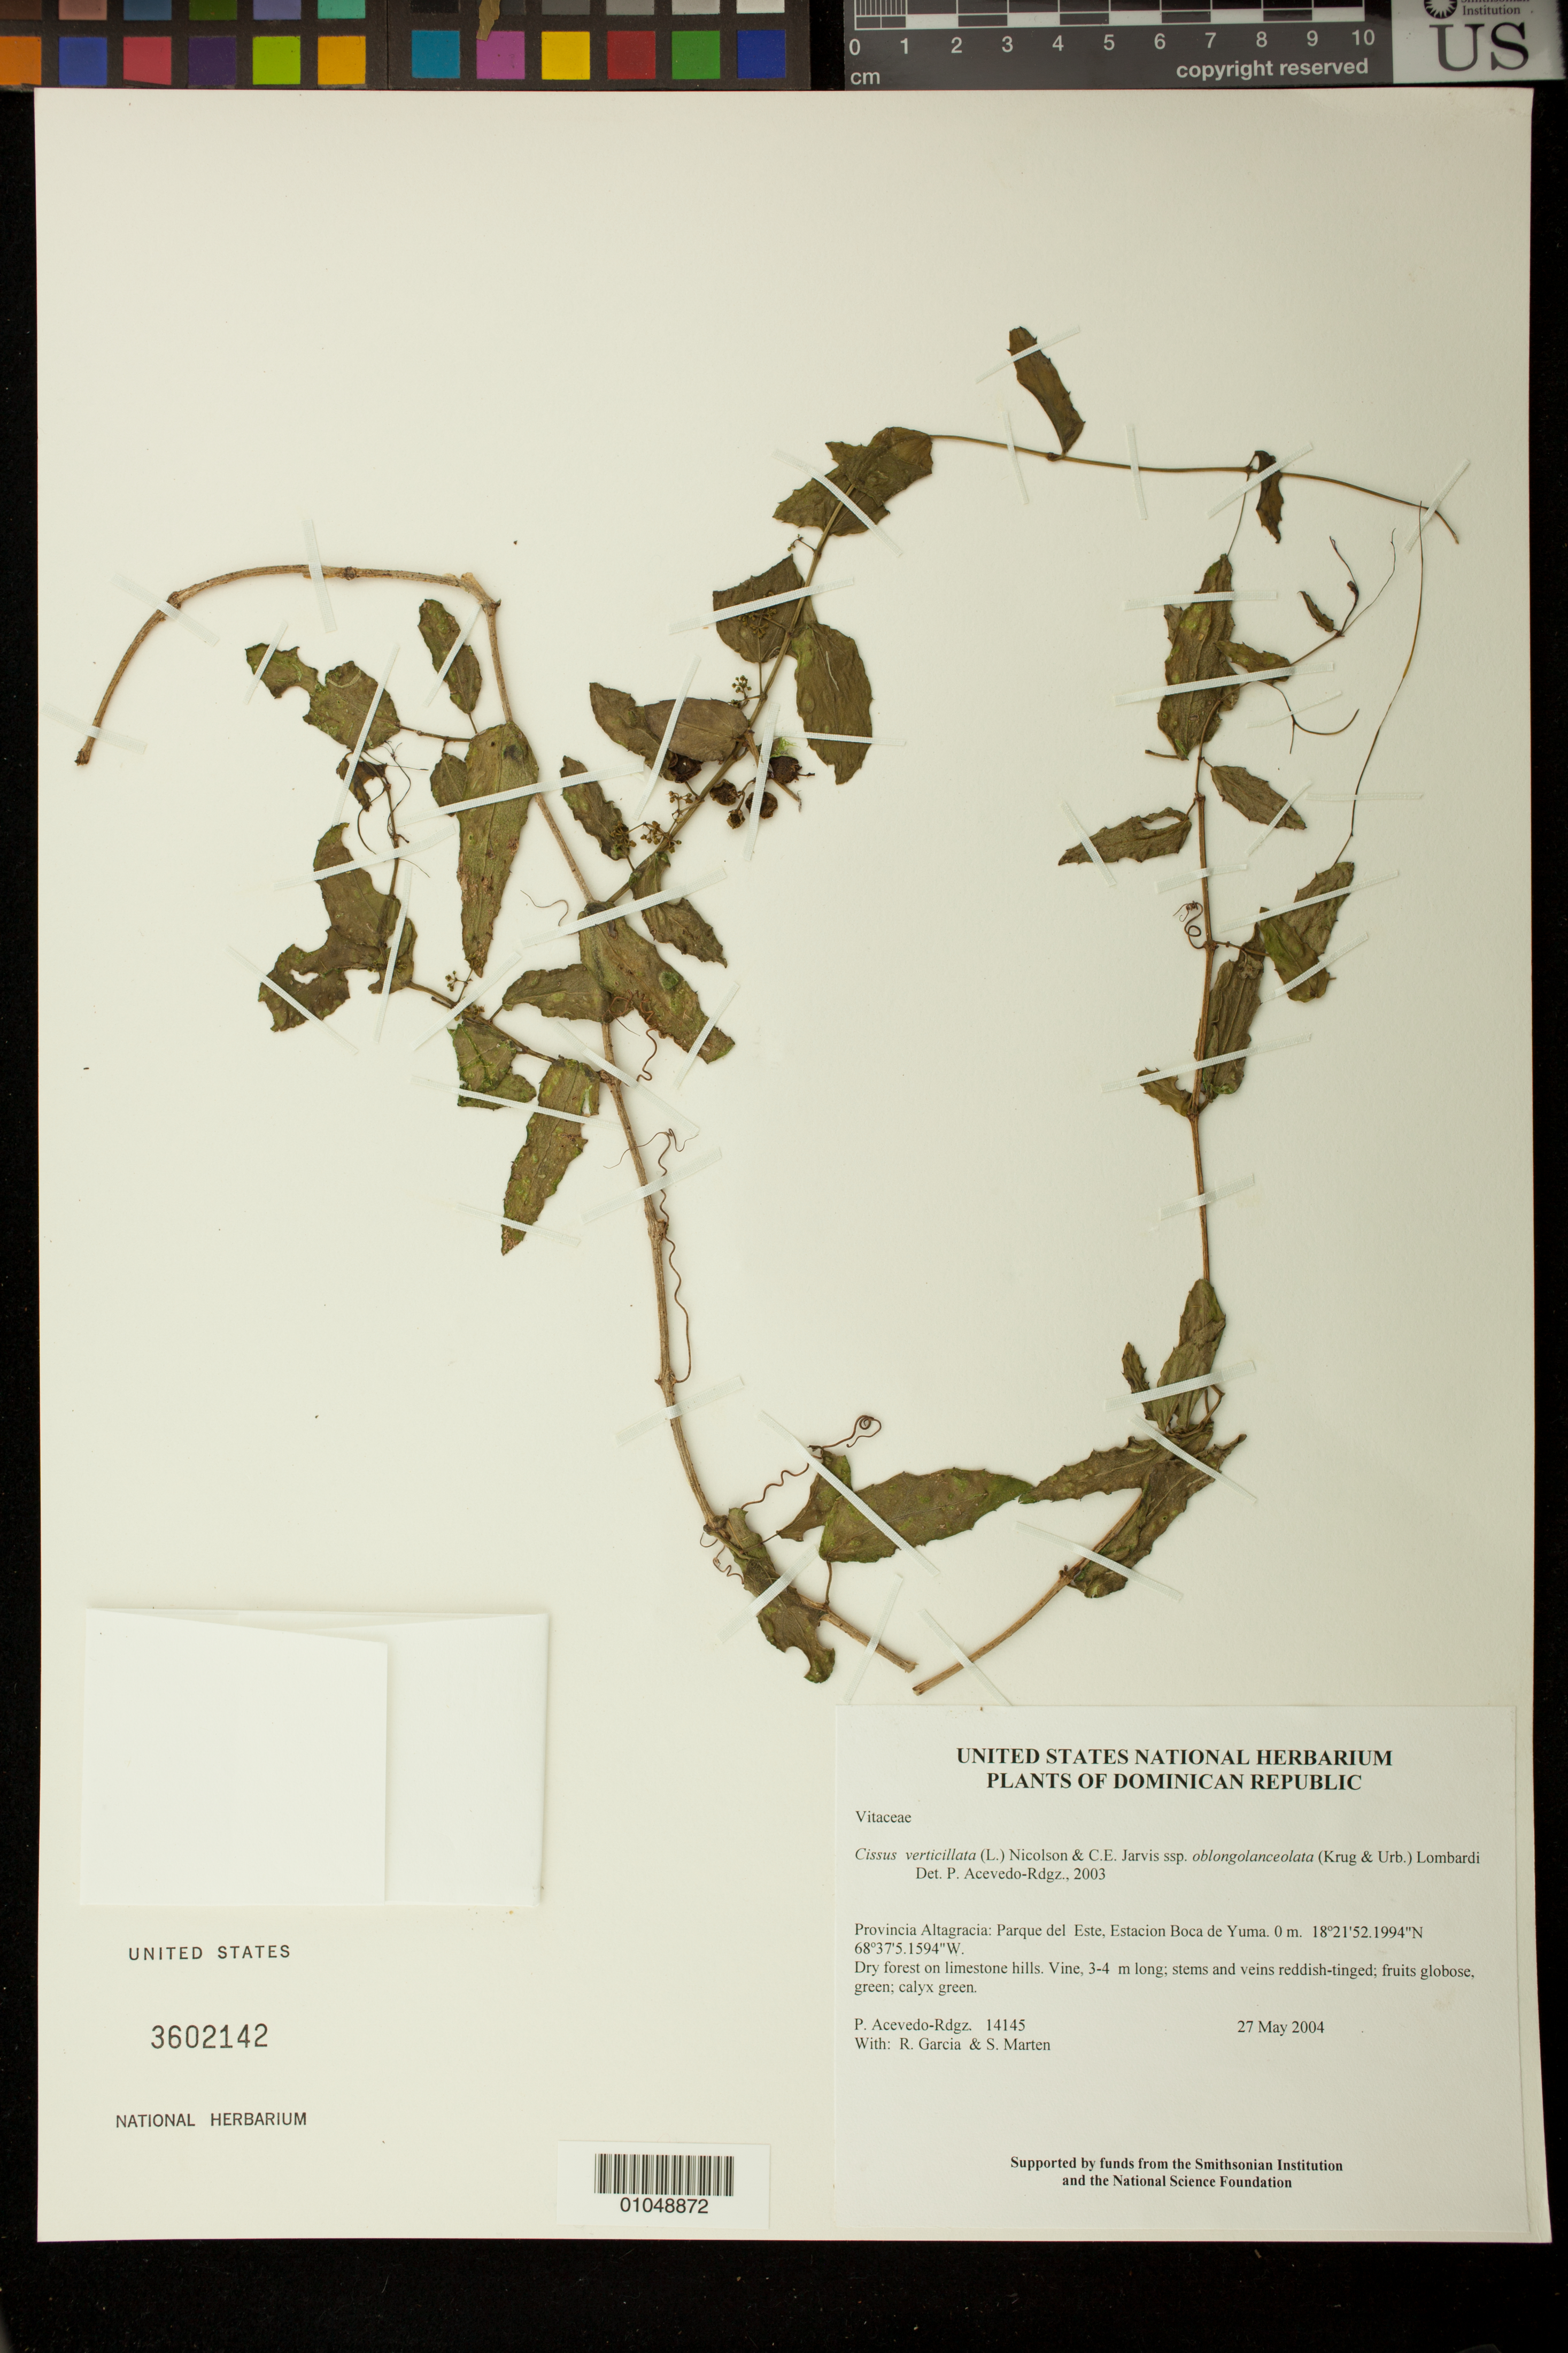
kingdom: Plantae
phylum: Tracheophyta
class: Magnoliopsida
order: Vitales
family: Vitaceae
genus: Cissus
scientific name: Cissus verticillata subsp. oblongolanceolata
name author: (Krug & Urb.) Lombardi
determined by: Acevedo-Rodríguez, P., (BOT), Smithsonian Institution - National Museum of Natural History (UNITED STATES)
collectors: P. Acevedo-Rodr., R. G. García & S. Marten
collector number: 14145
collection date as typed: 27 May 2004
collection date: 2004-05-27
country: Dominican Republic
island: Hispaniola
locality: Provincia Altagracia: Parque del Este, Estacion Boca de Yuma.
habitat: Dry forest on limestone hills.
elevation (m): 0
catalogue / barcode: US 3602142